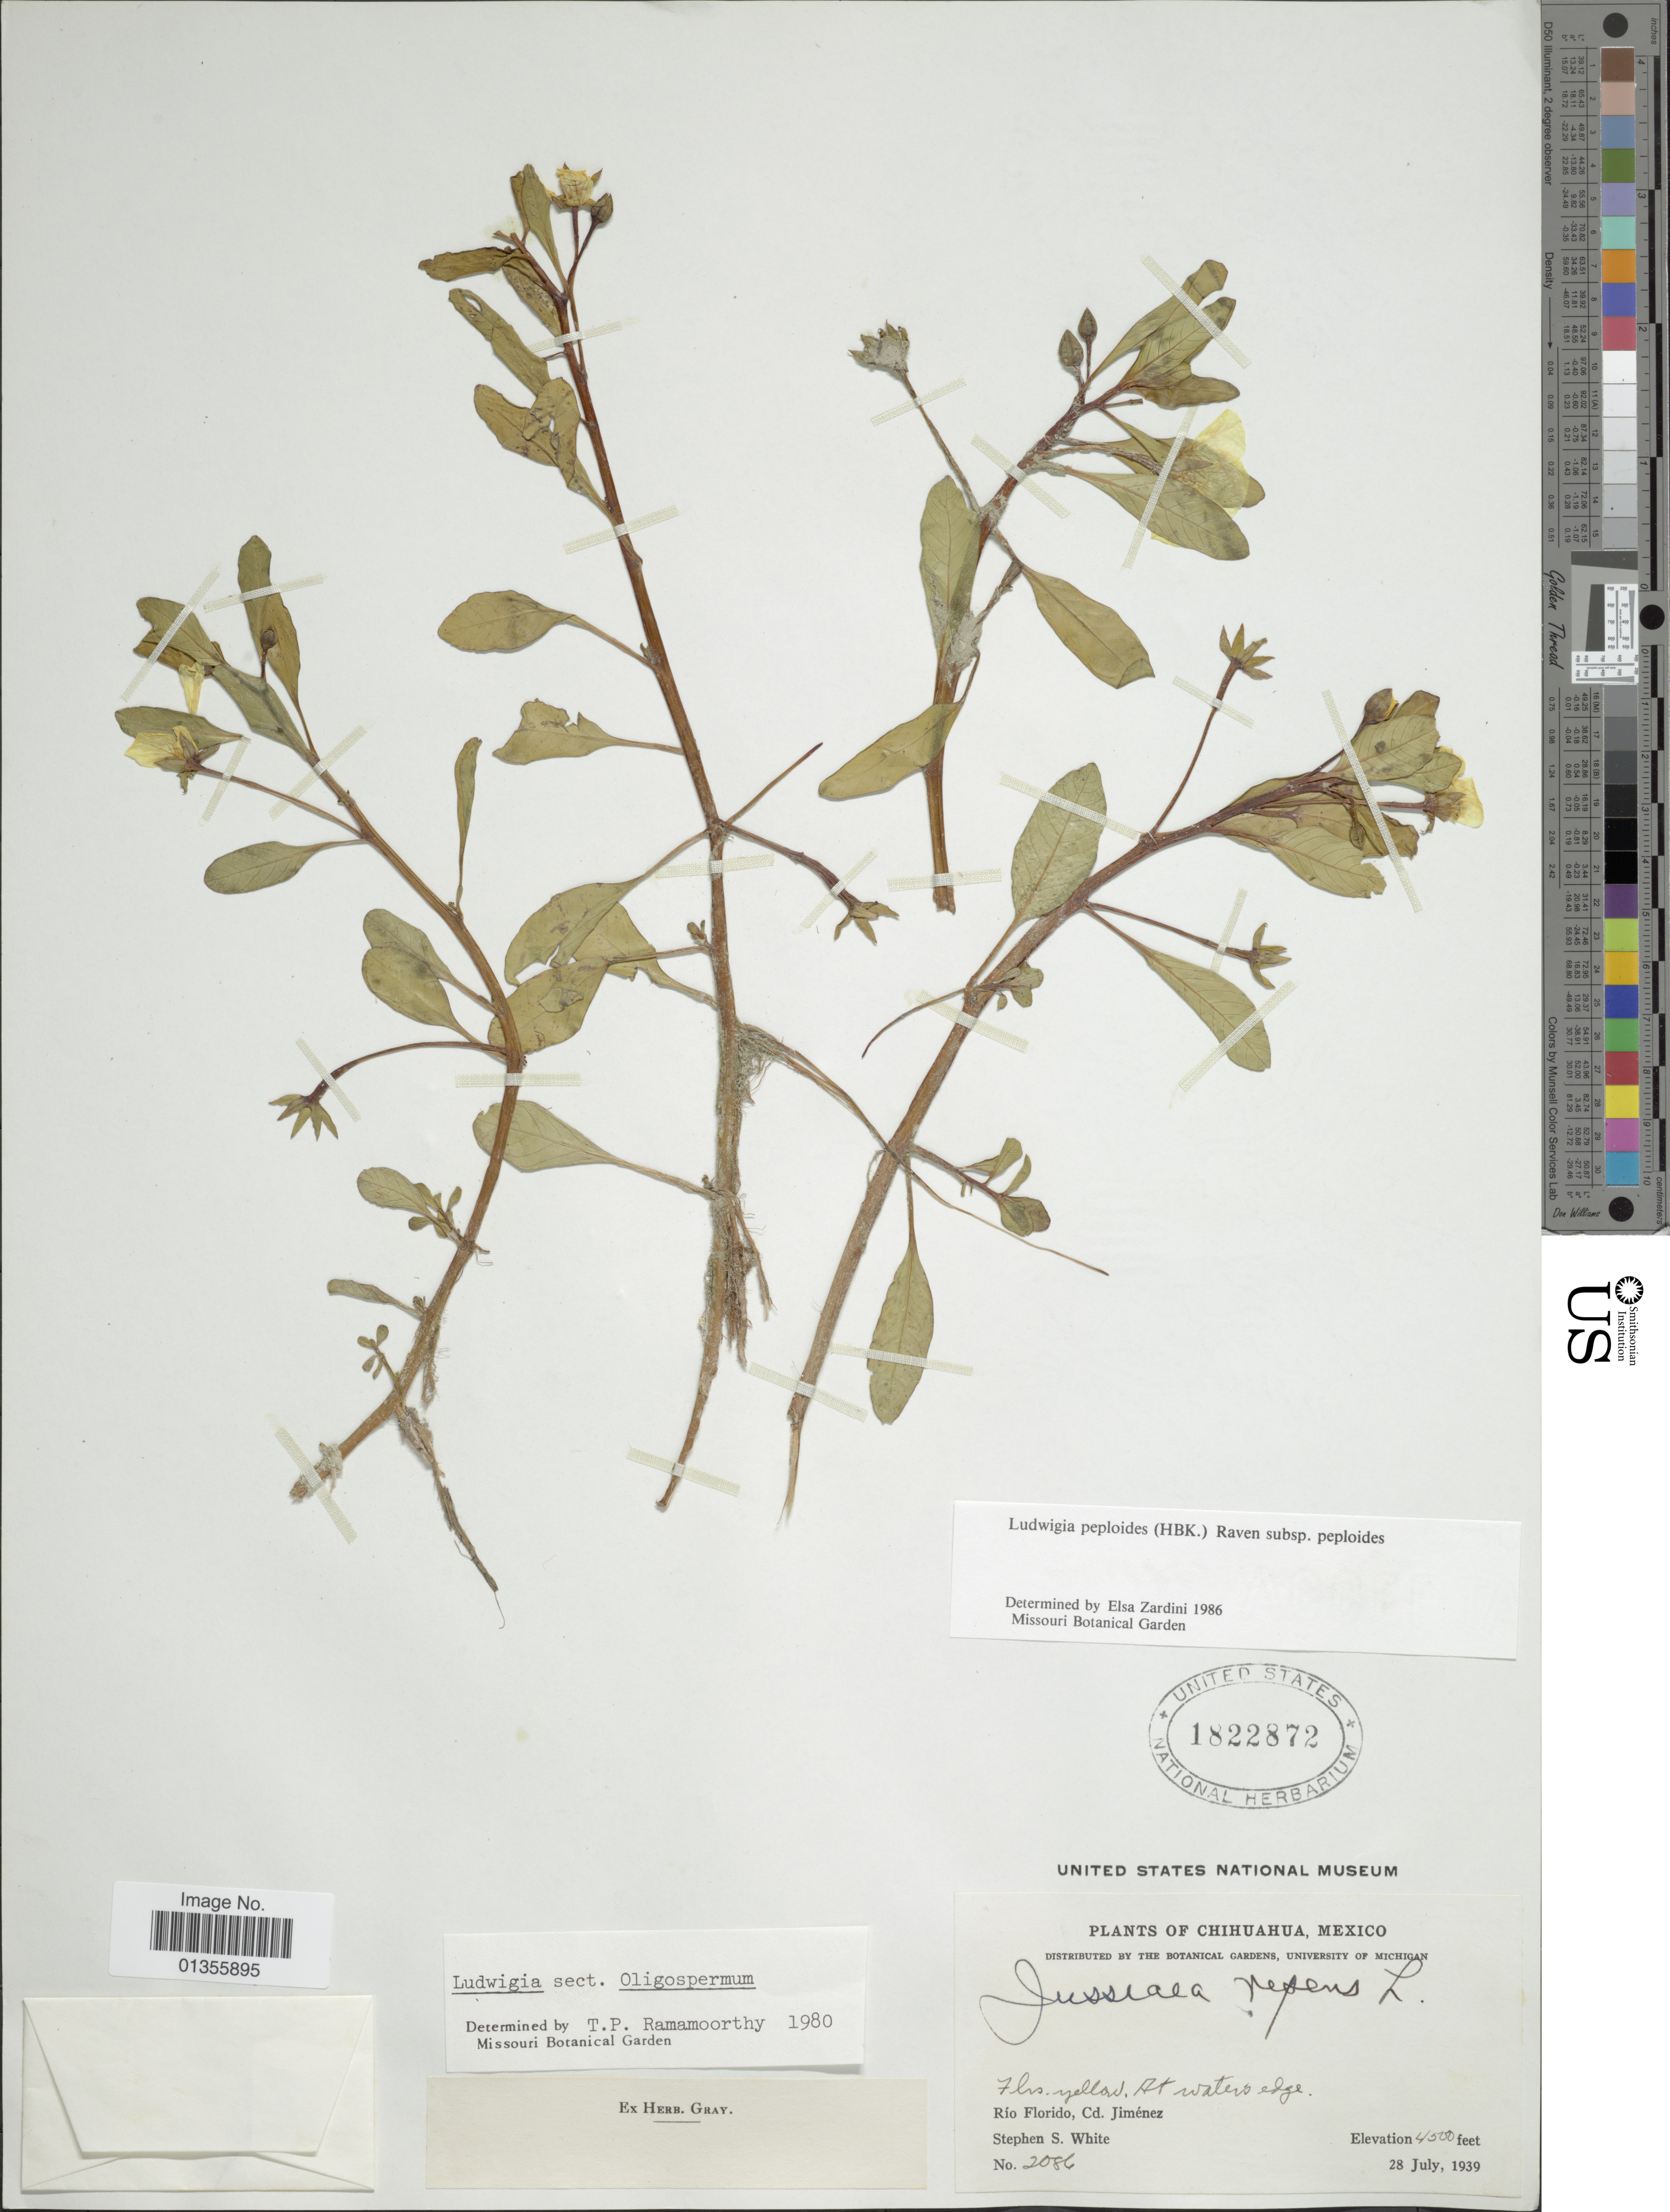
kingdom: Plantae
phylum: Tracheophyta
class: Magnoliopsida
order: Myrtales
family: Onagraceae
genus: Ludwigia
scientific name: Ludwigia peploides subsp. peploides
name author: (Kunth) P.H. Raven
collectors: S. S. White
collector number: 2086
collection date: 1939-07-28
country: Mexico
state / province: Chihuahua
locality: Rio Florido, Cd. Jiménez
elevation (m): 1372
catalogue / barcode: US 1822872